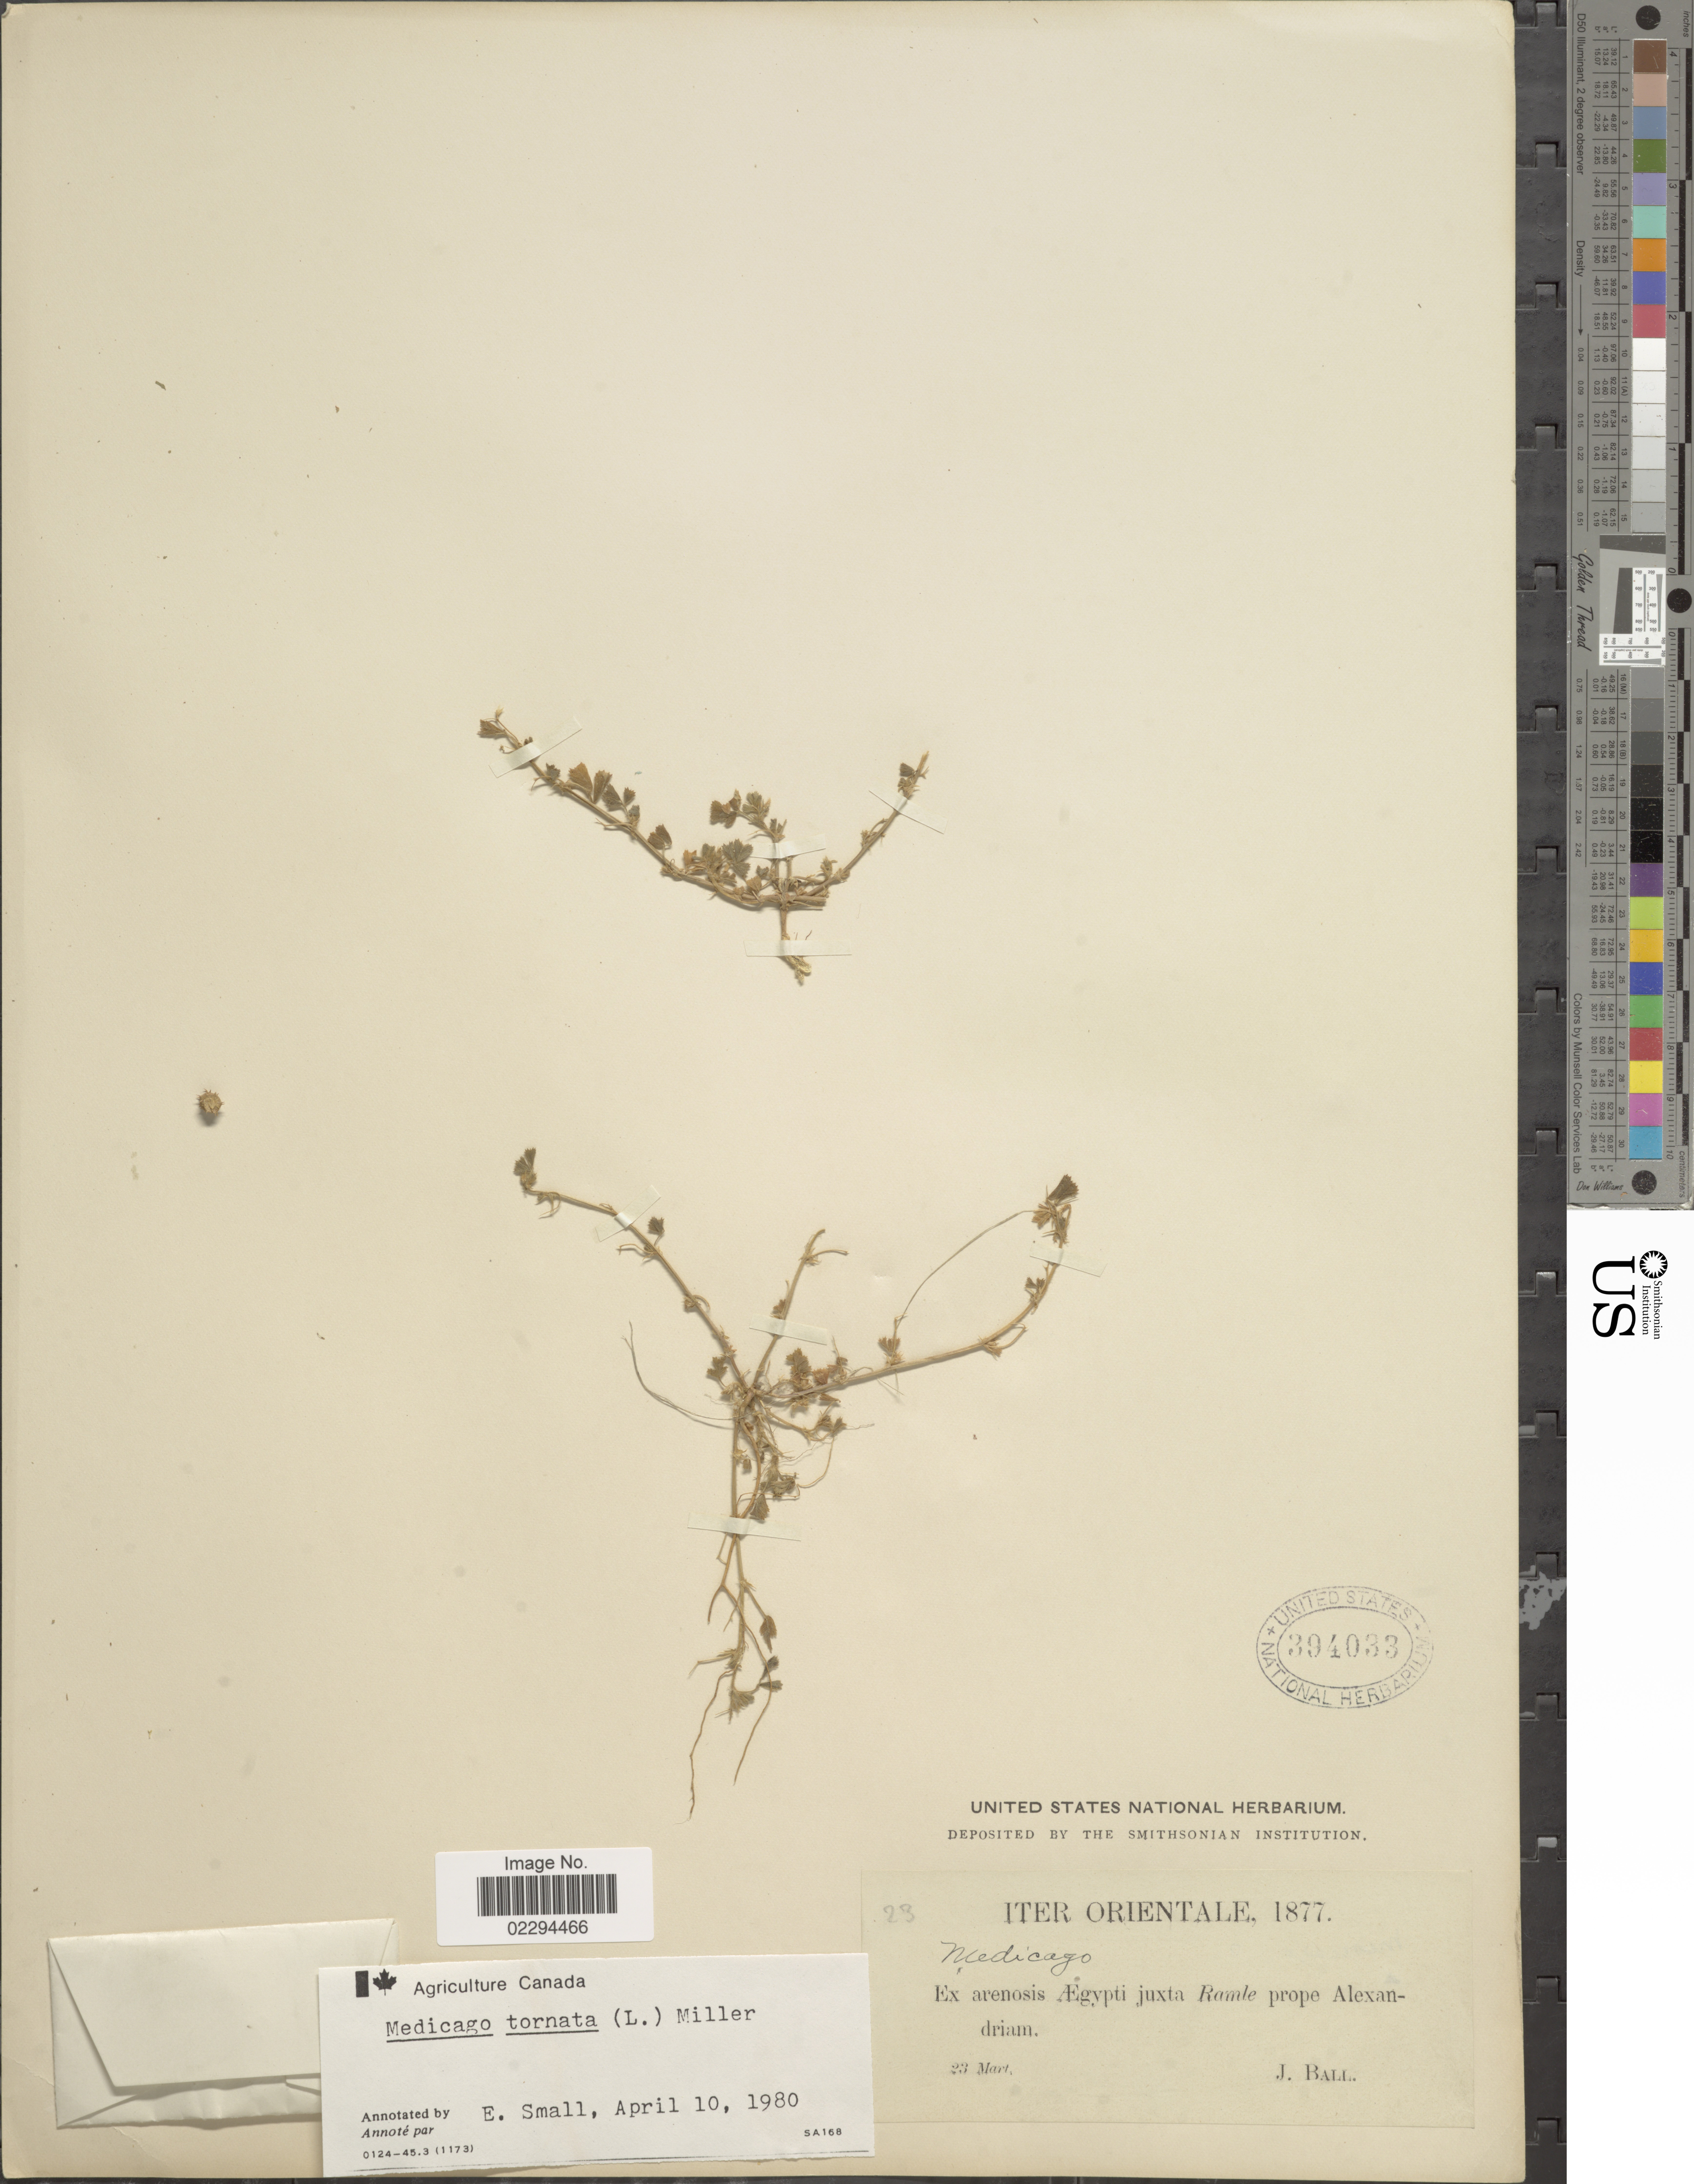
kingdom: Plantae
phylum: Tracheophyta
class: Magnoliopsida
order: Fabales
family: Fabaceae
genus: Medicago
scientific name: Medicago tornata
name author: (L.) Mill.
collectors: J. Ball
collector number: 23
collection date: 1877-03-23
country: Egypt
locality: Orientale. Ex arenosis AEgypti juxta Ramle prope Alexandriam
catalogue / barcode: US 394033